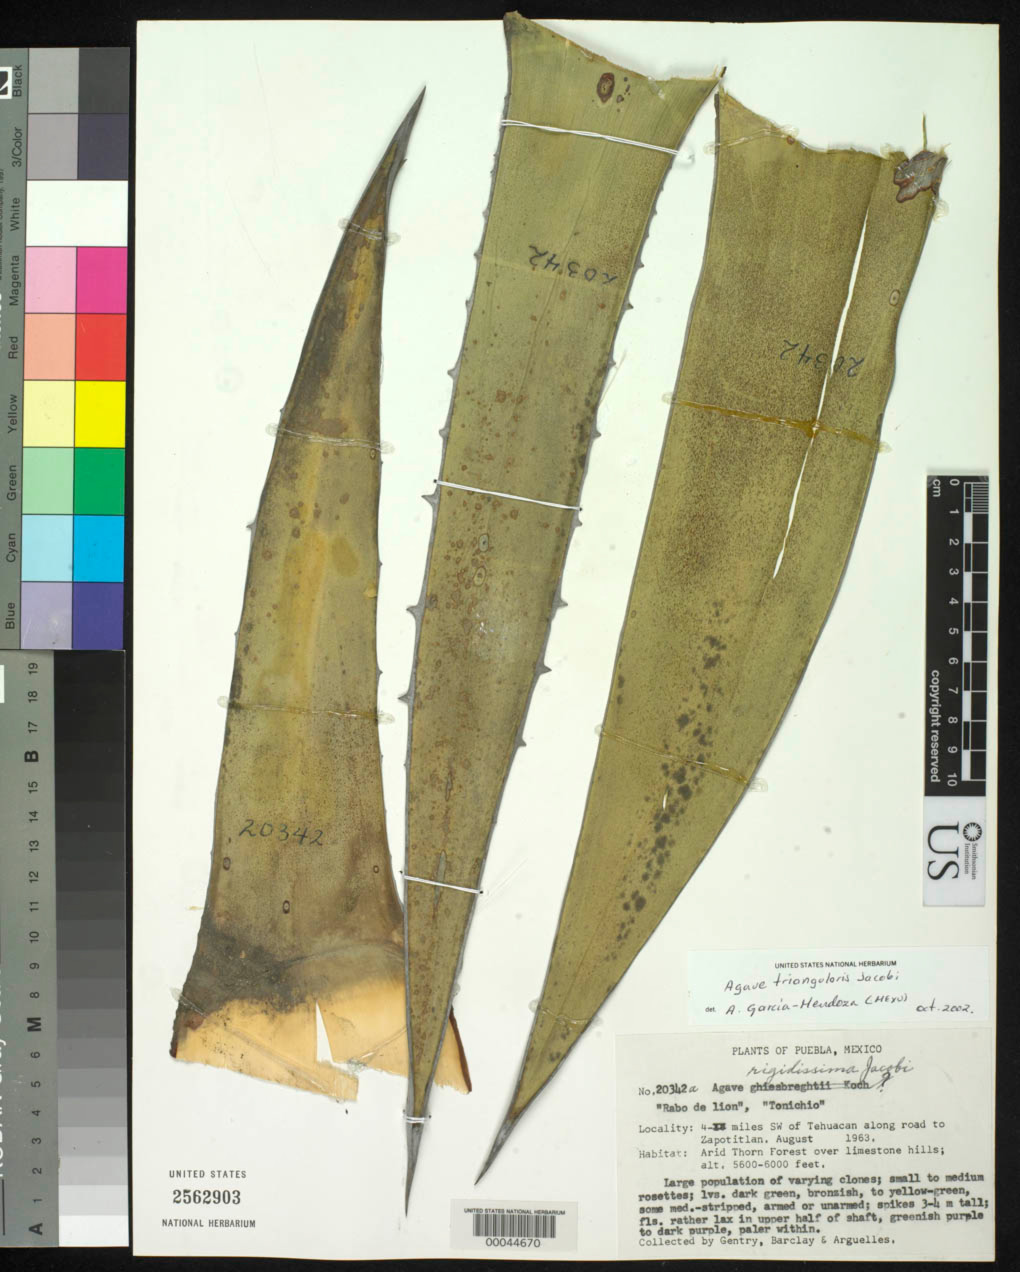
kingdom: Plantae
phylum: Tracheophyta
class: Liliopsida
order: Asparagales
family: Asparagaceae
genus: Agave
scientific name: Agave triangularis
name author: Jacobi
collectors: H. S. Gentry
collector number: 20342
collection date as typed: Aug 1963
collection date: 1963-08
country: Mexico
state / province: Puebla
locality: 4 mi SW of Tehuacan along road to Zapotitlan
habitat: Arid thorn forest over limestone hills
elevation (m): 1707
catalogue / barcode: US 2562903